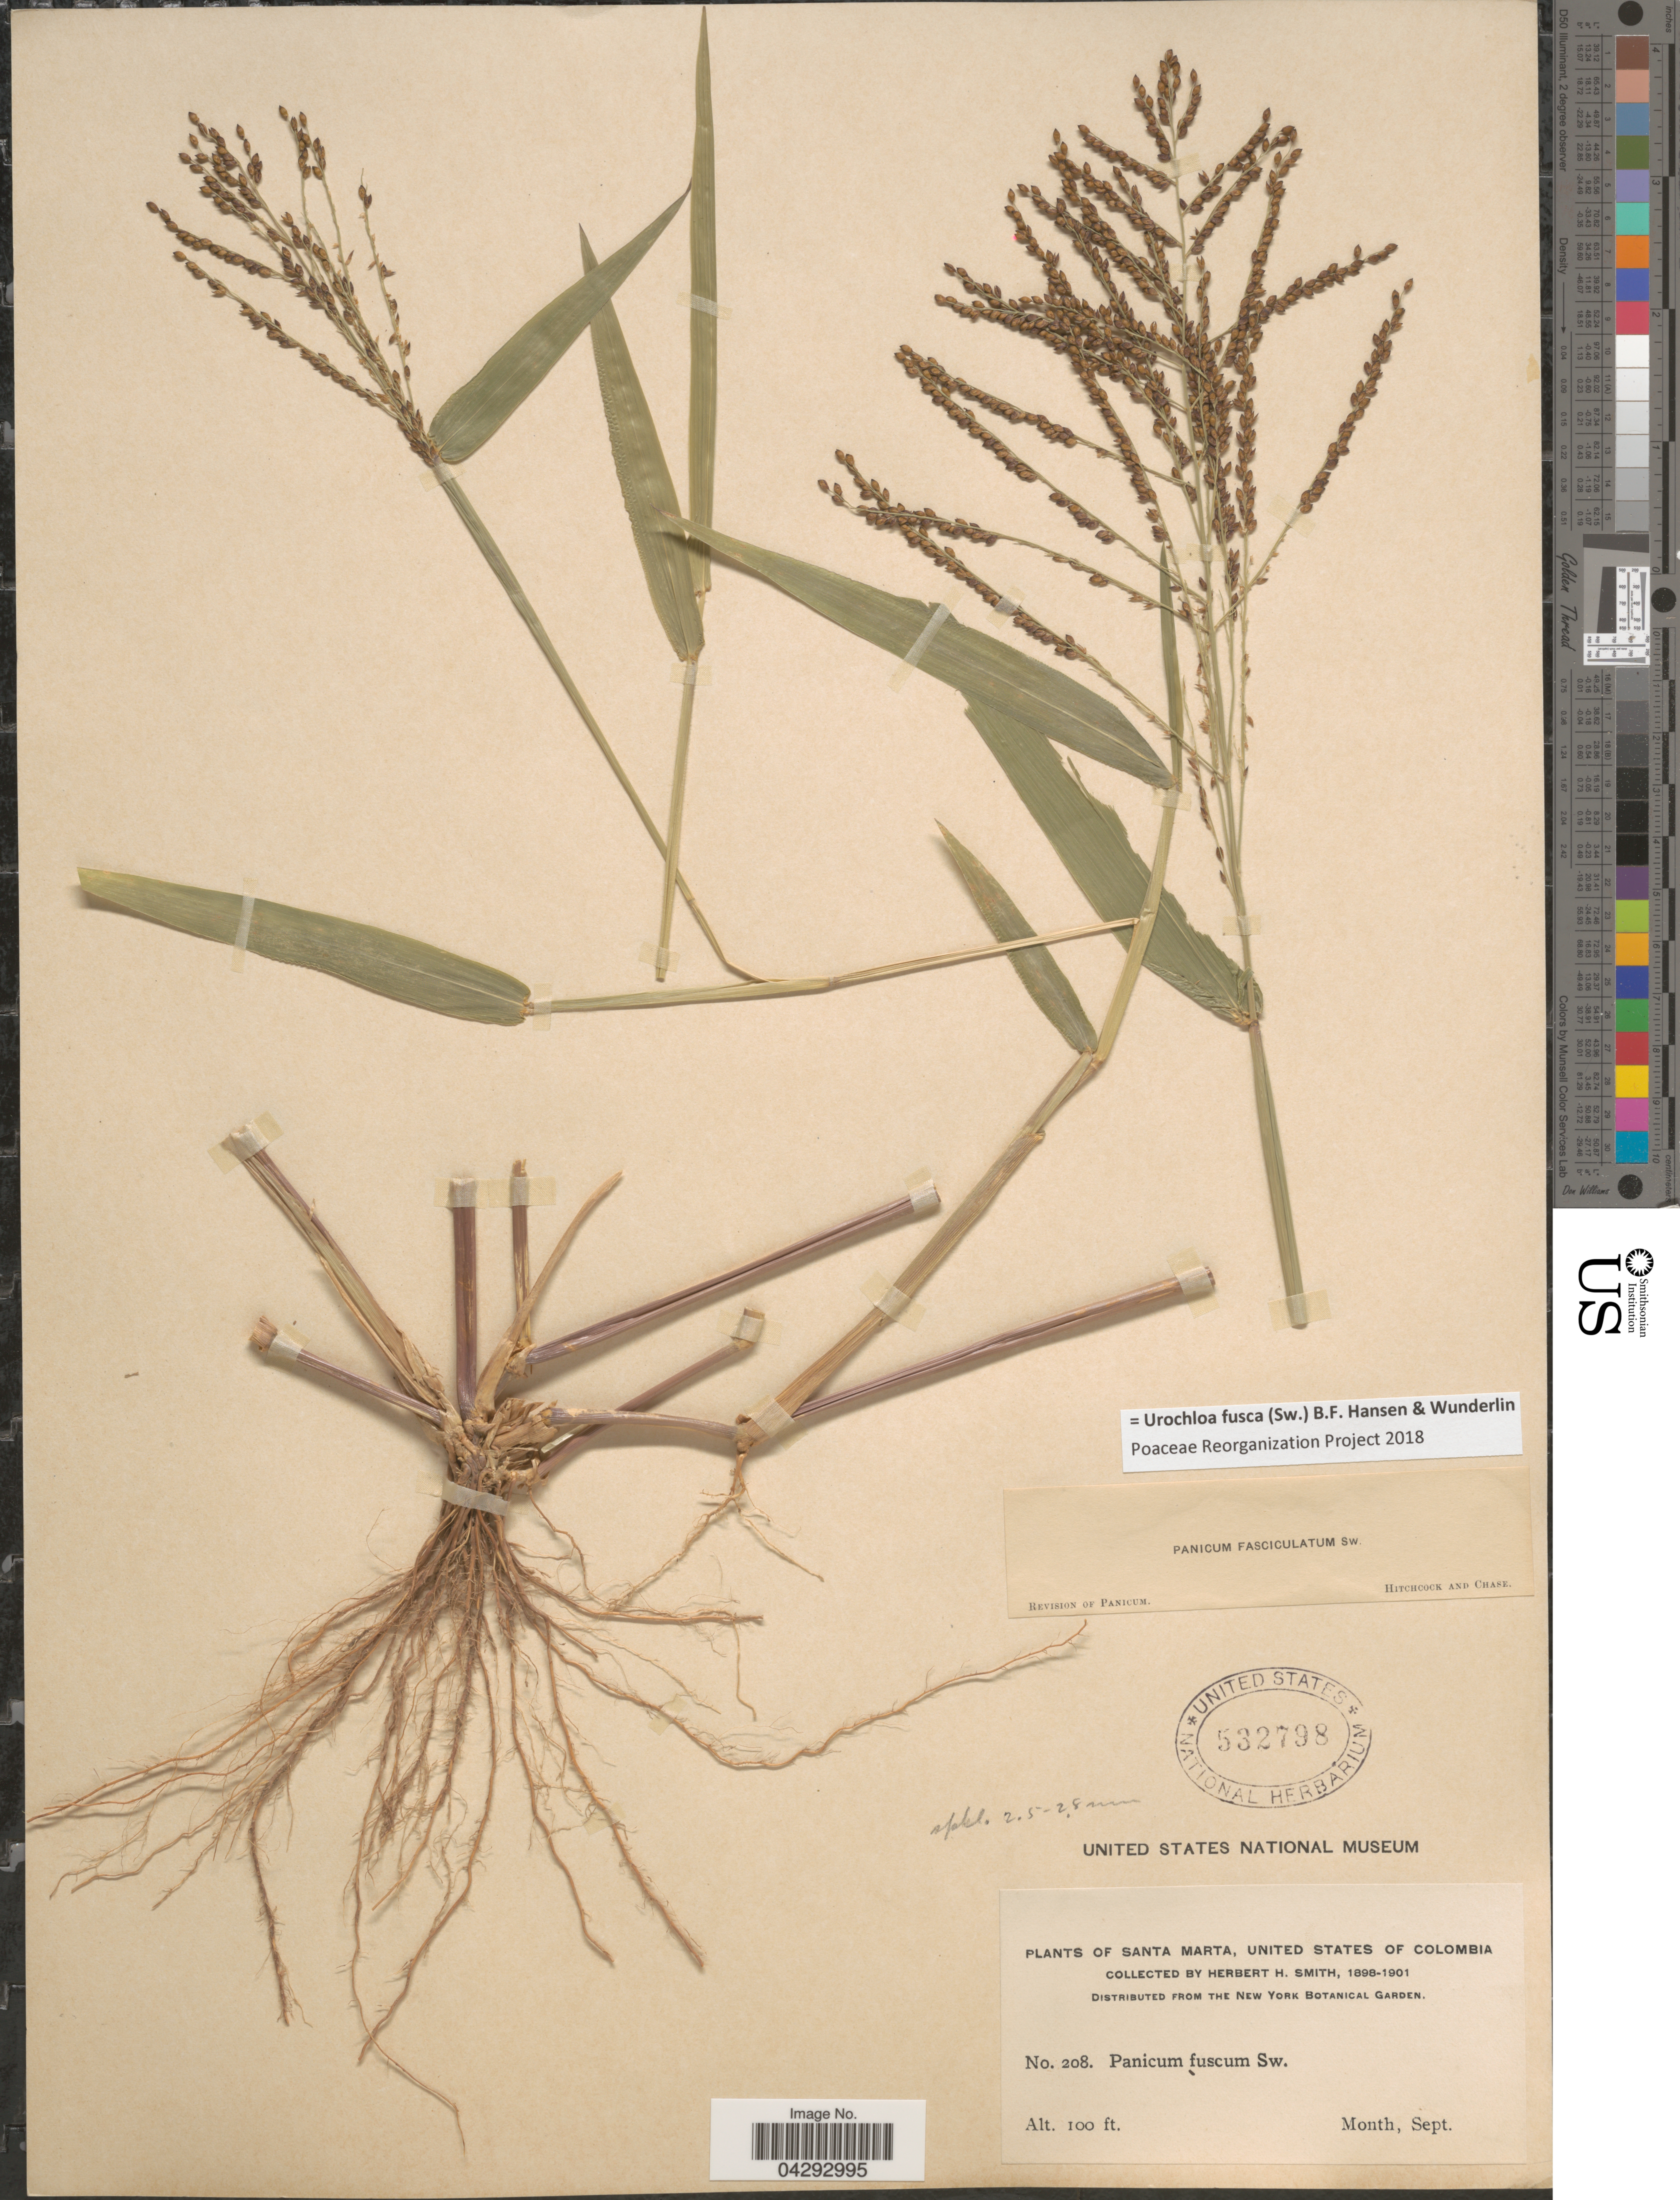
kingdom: Plantae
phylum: Tracheophyta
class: Liliopsida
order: Poales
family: Poaceae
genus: Urochloa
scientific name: Urochloa fusca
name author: (Sw.) B.F. Hansen & Wunderlin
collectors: Herbert H. Smith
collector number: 208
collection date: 1898-09/1901-09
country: Colombia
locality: Santa Marta, United States of Colombia.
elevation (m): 30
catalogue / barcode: US 532798